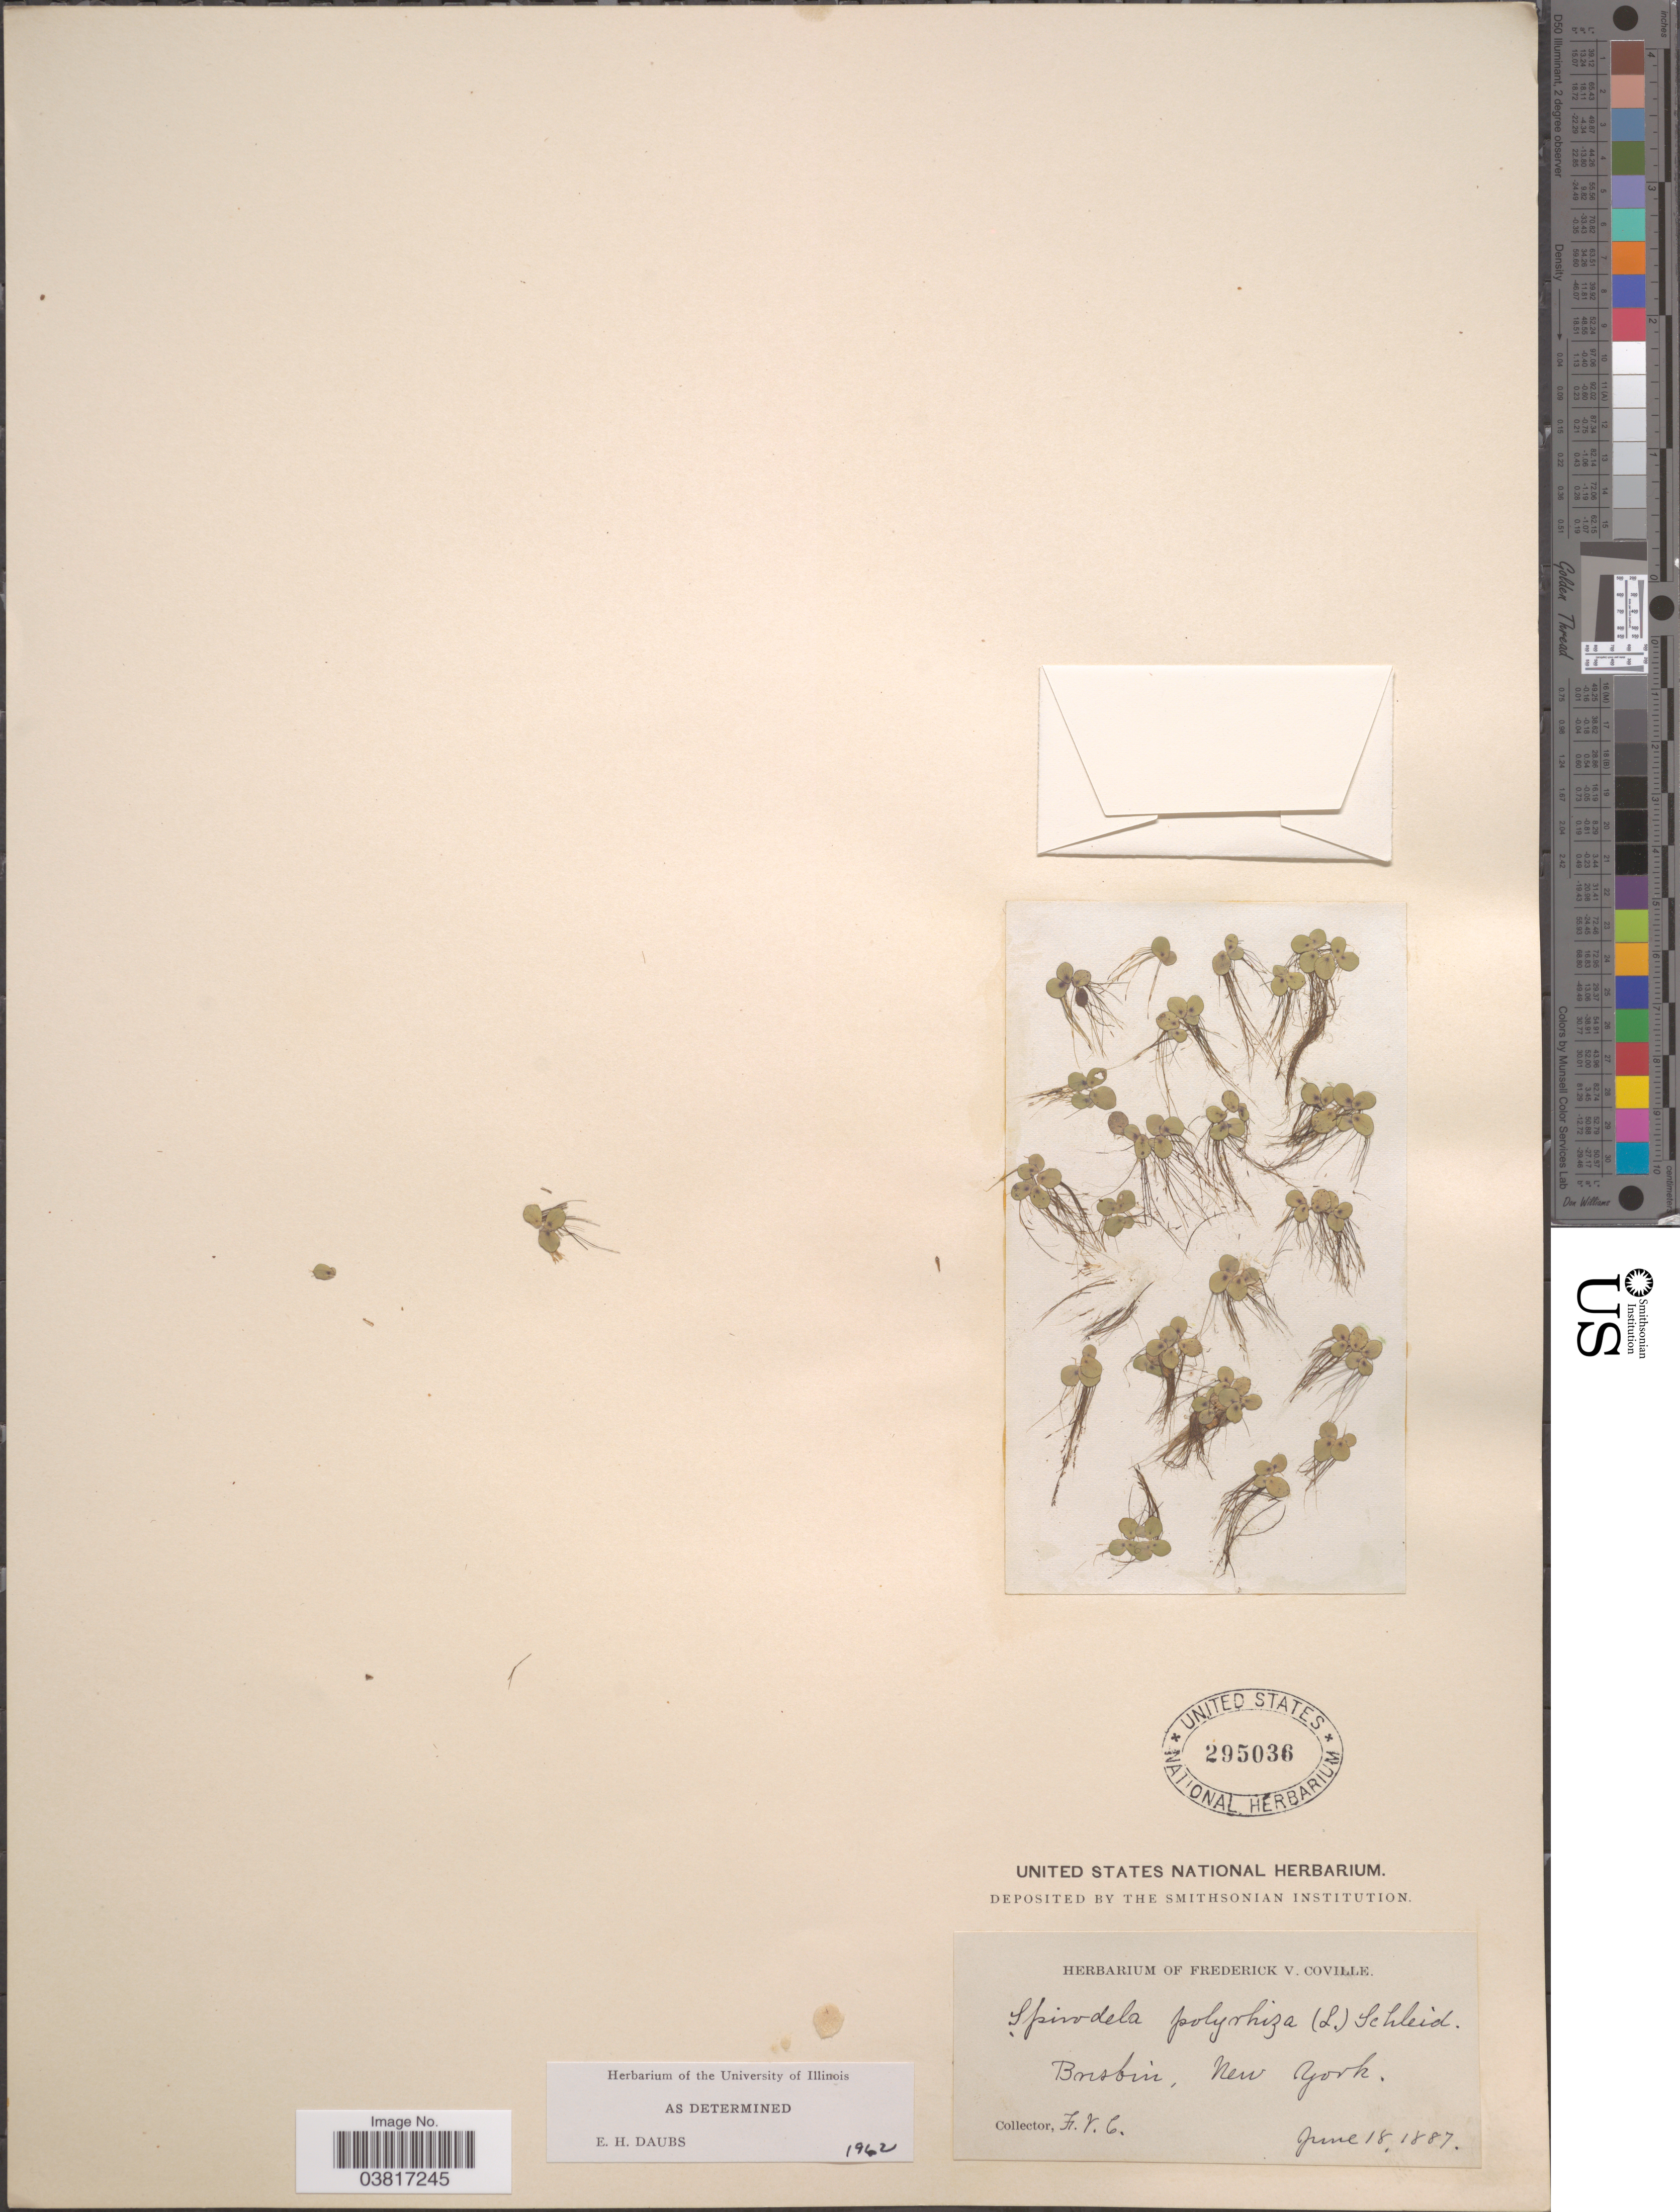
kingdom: Plantae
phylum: Tracheophyta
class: Liliopsida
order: Alismatales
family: Araceae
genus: Spirodela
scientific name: Spirodela polyrrhiza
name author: (L.) Schleid.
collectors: F. V. Coville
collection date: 1887-06-18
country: United States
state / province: New York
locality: Brisbin.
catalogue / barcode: US 295036